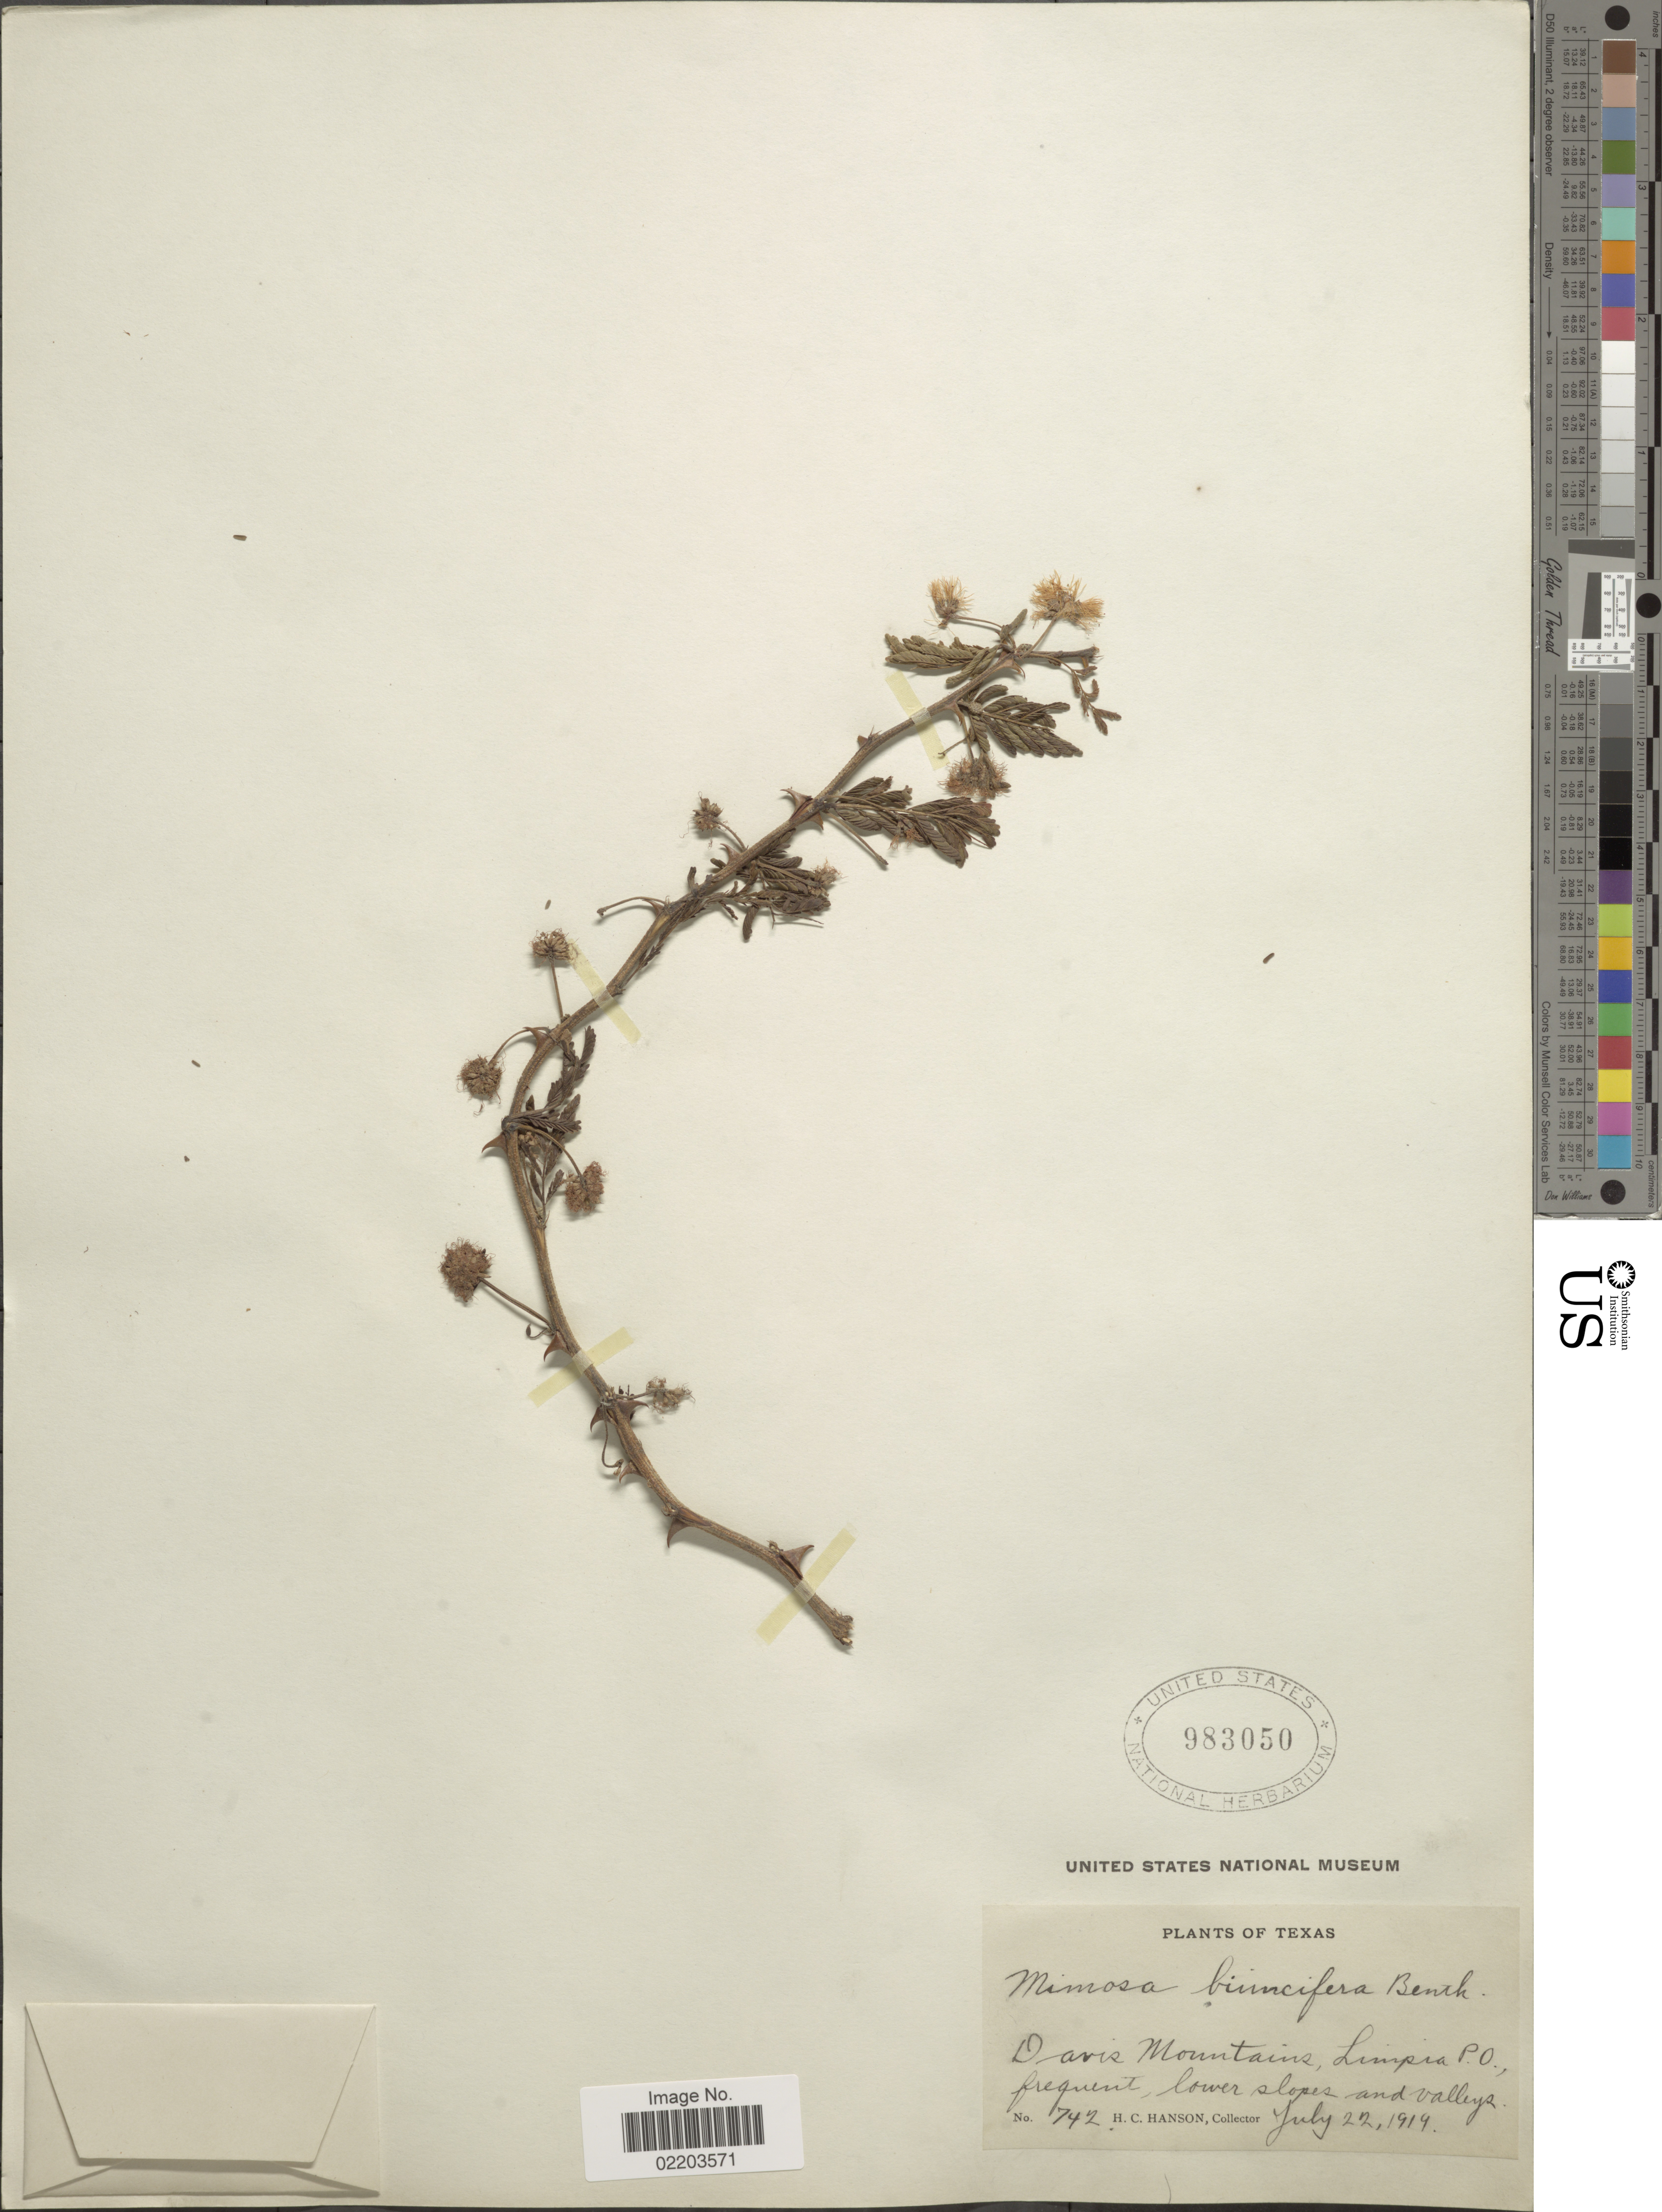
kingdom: Plantae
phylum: Tracheophyta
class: Magnoliopsida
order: Fabales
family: Fabaceae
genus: Mimosa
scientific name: Mimosa biuncifera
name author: Benth.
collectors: H. Hanson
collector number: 742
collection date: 1919-07-22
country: United States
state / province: Texas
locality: Davis Mountains, Limpio P.O. frequent, lower slopes and valleys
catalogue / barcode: US 983050